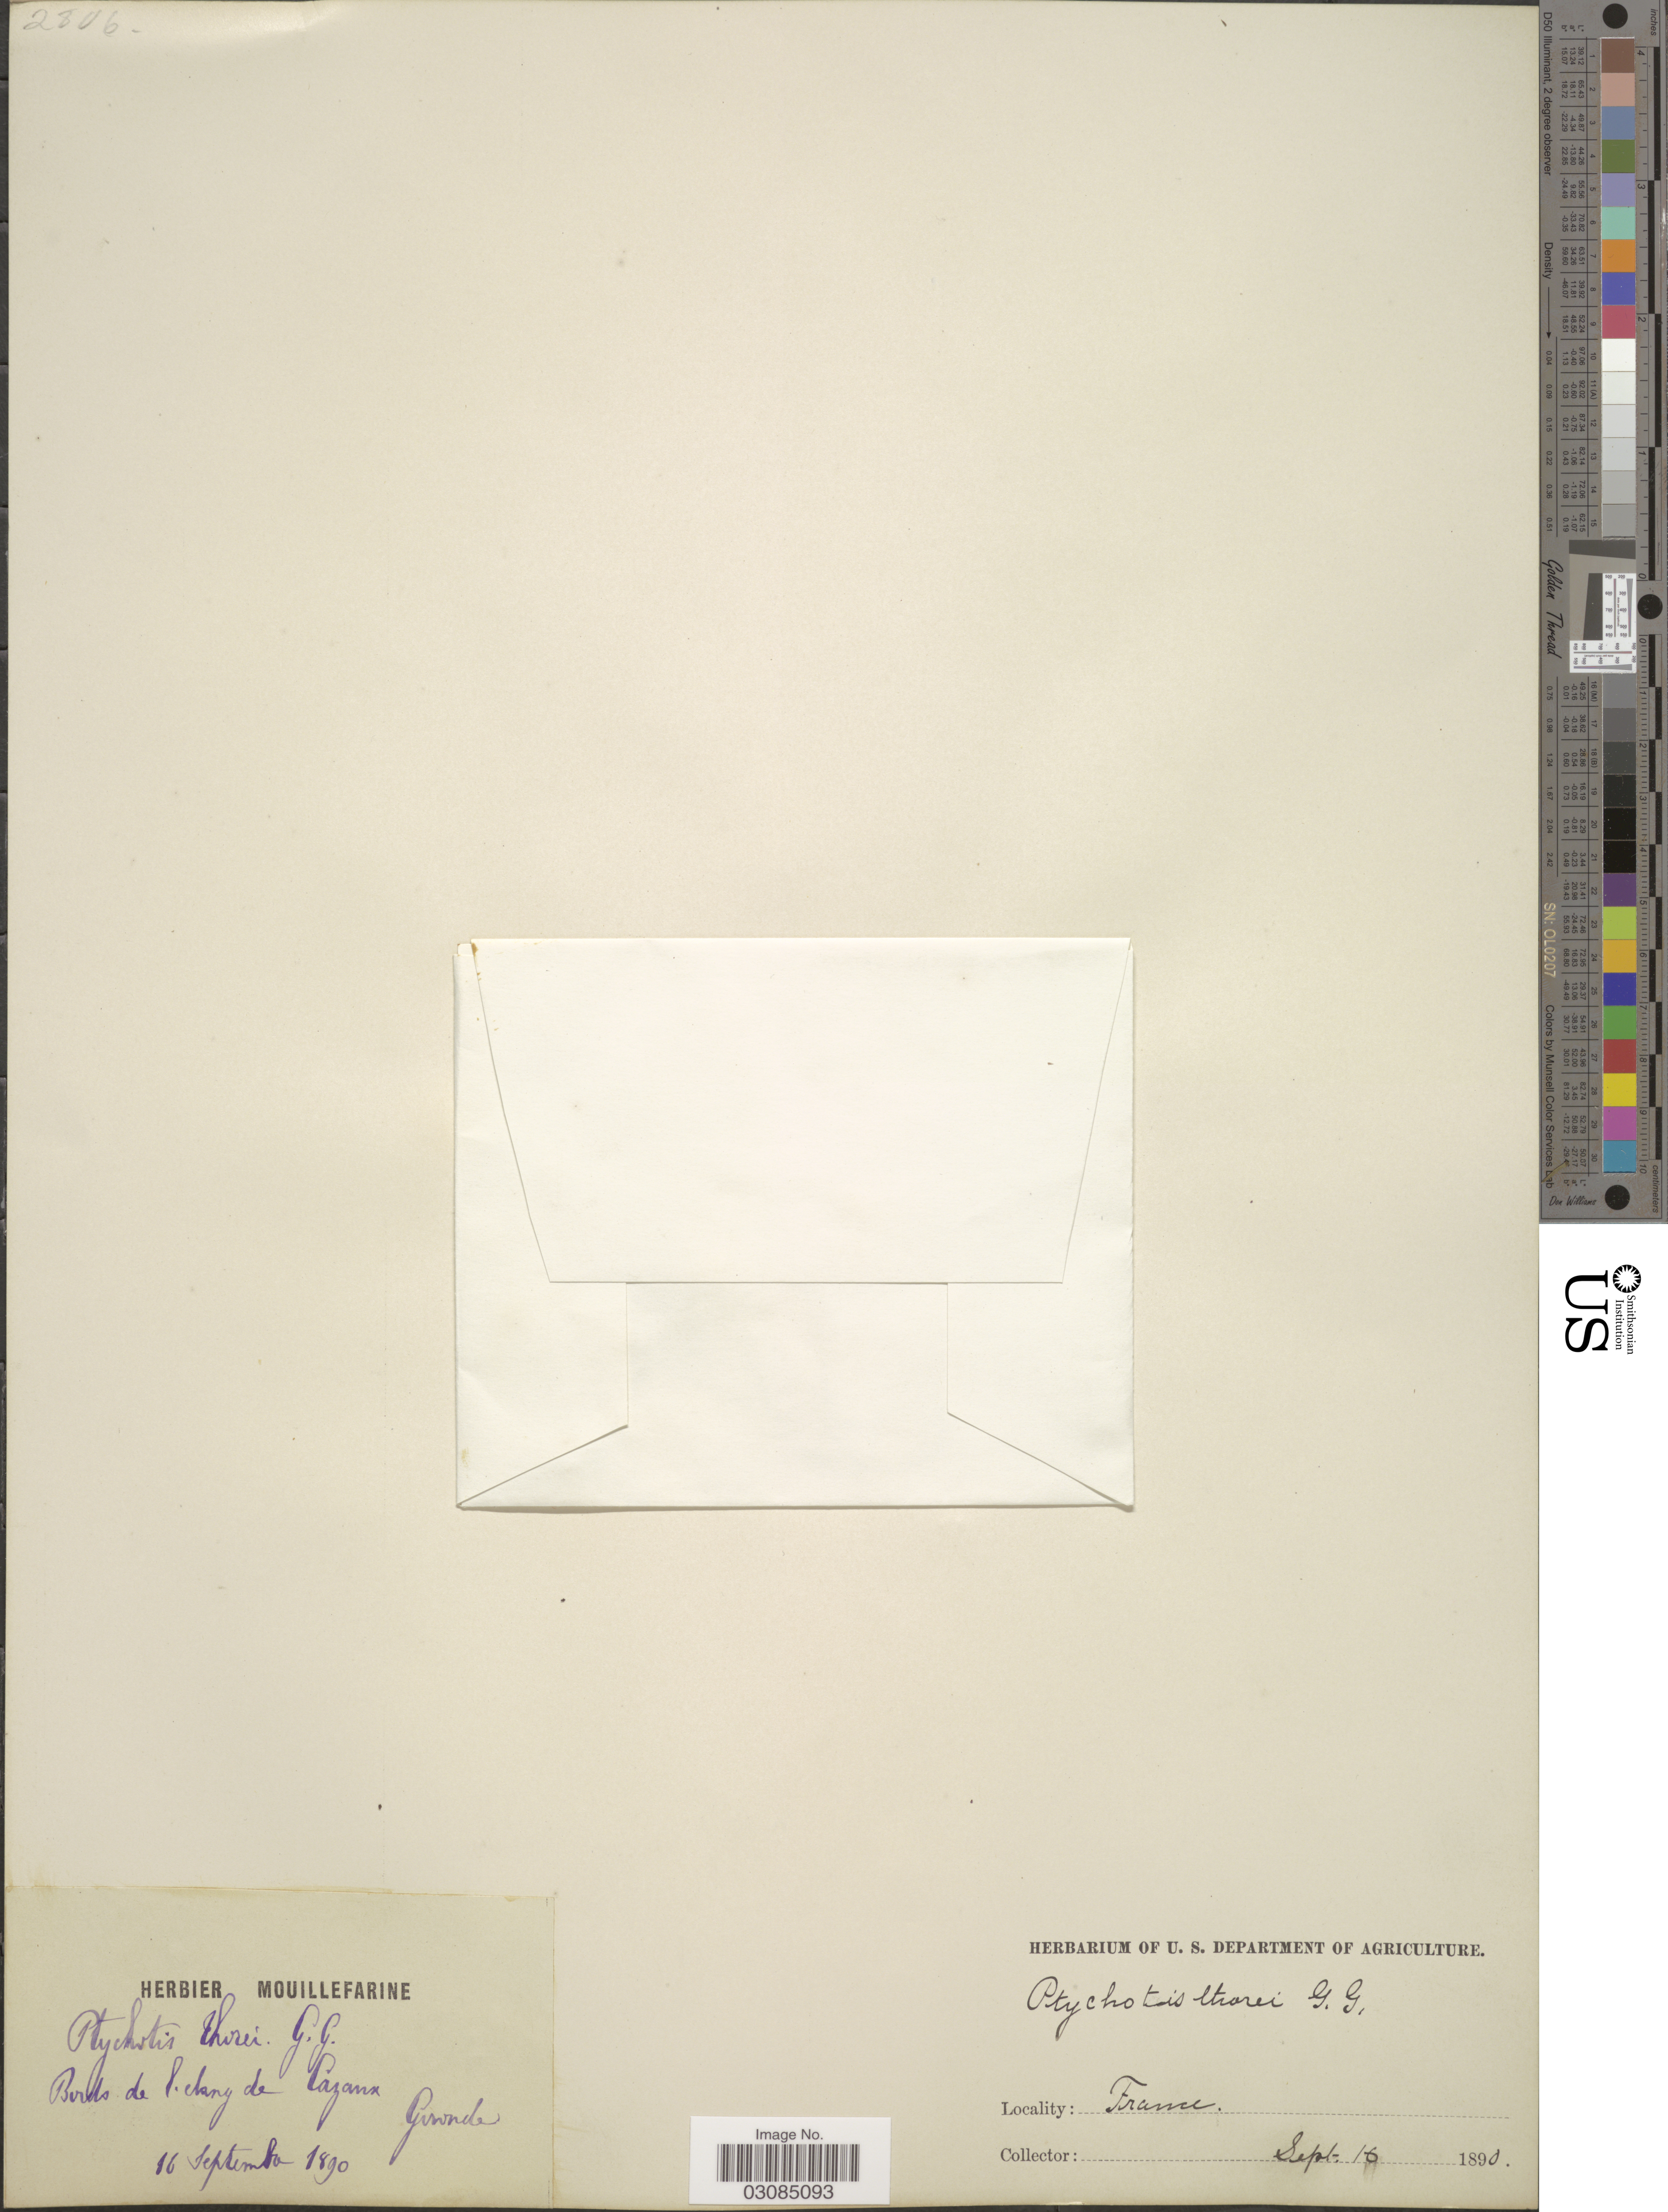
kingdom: Plantae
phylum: Tracheophyta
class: Magnoliopsida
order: Apiales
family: Apiaceae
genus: Ptychotis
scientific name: Ptychotis thorei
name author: Gren. & Godr.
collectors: ex herb. Mouillefarine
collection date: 1890-09-16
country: France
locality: Bords de l'etang de Cazaux. Gironde.